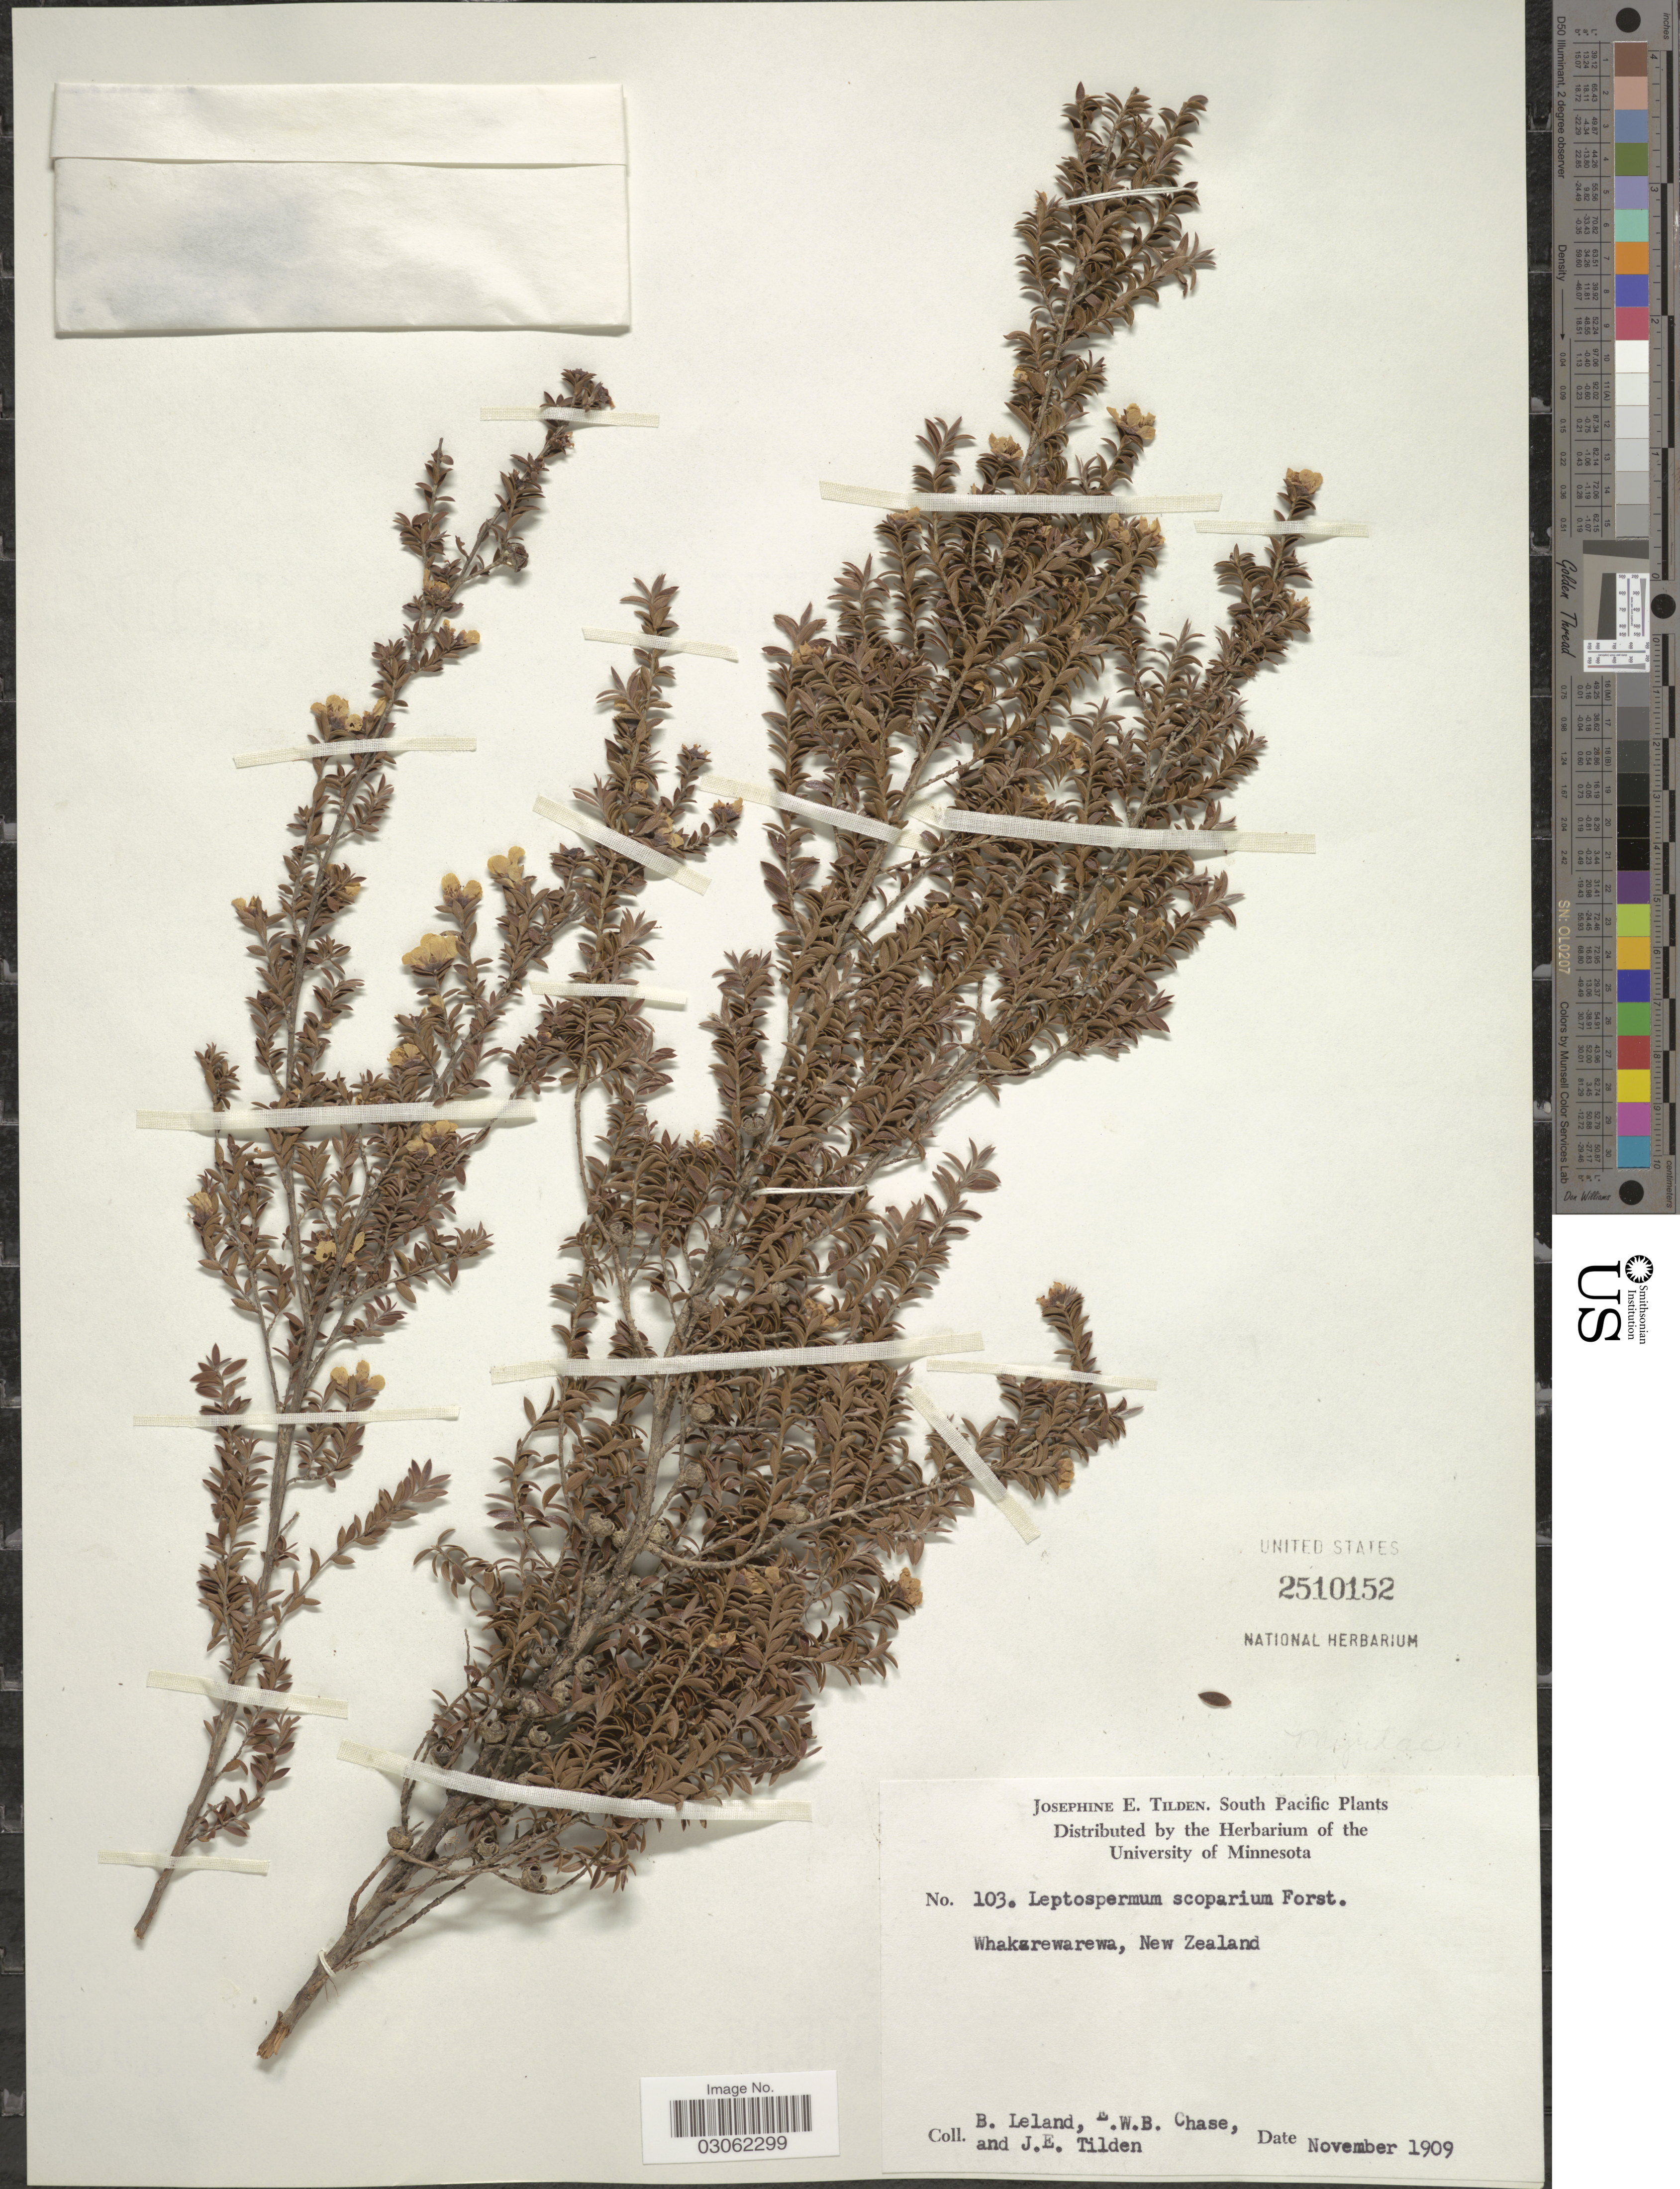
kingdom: Plantae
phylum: Tracheophyta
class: Magnoliopsida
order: Myrtales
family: Myrtaceae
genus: Leptospermum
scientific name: Leptospermum scoparium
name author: J.R. Forst. & G. Forst.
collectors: B. Leland, E. W. Chase & J. E. Tilden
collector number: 103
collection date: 1909-11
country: New Zealand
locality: Whakarewarewa. South Pacific.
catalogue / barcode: US 2510152